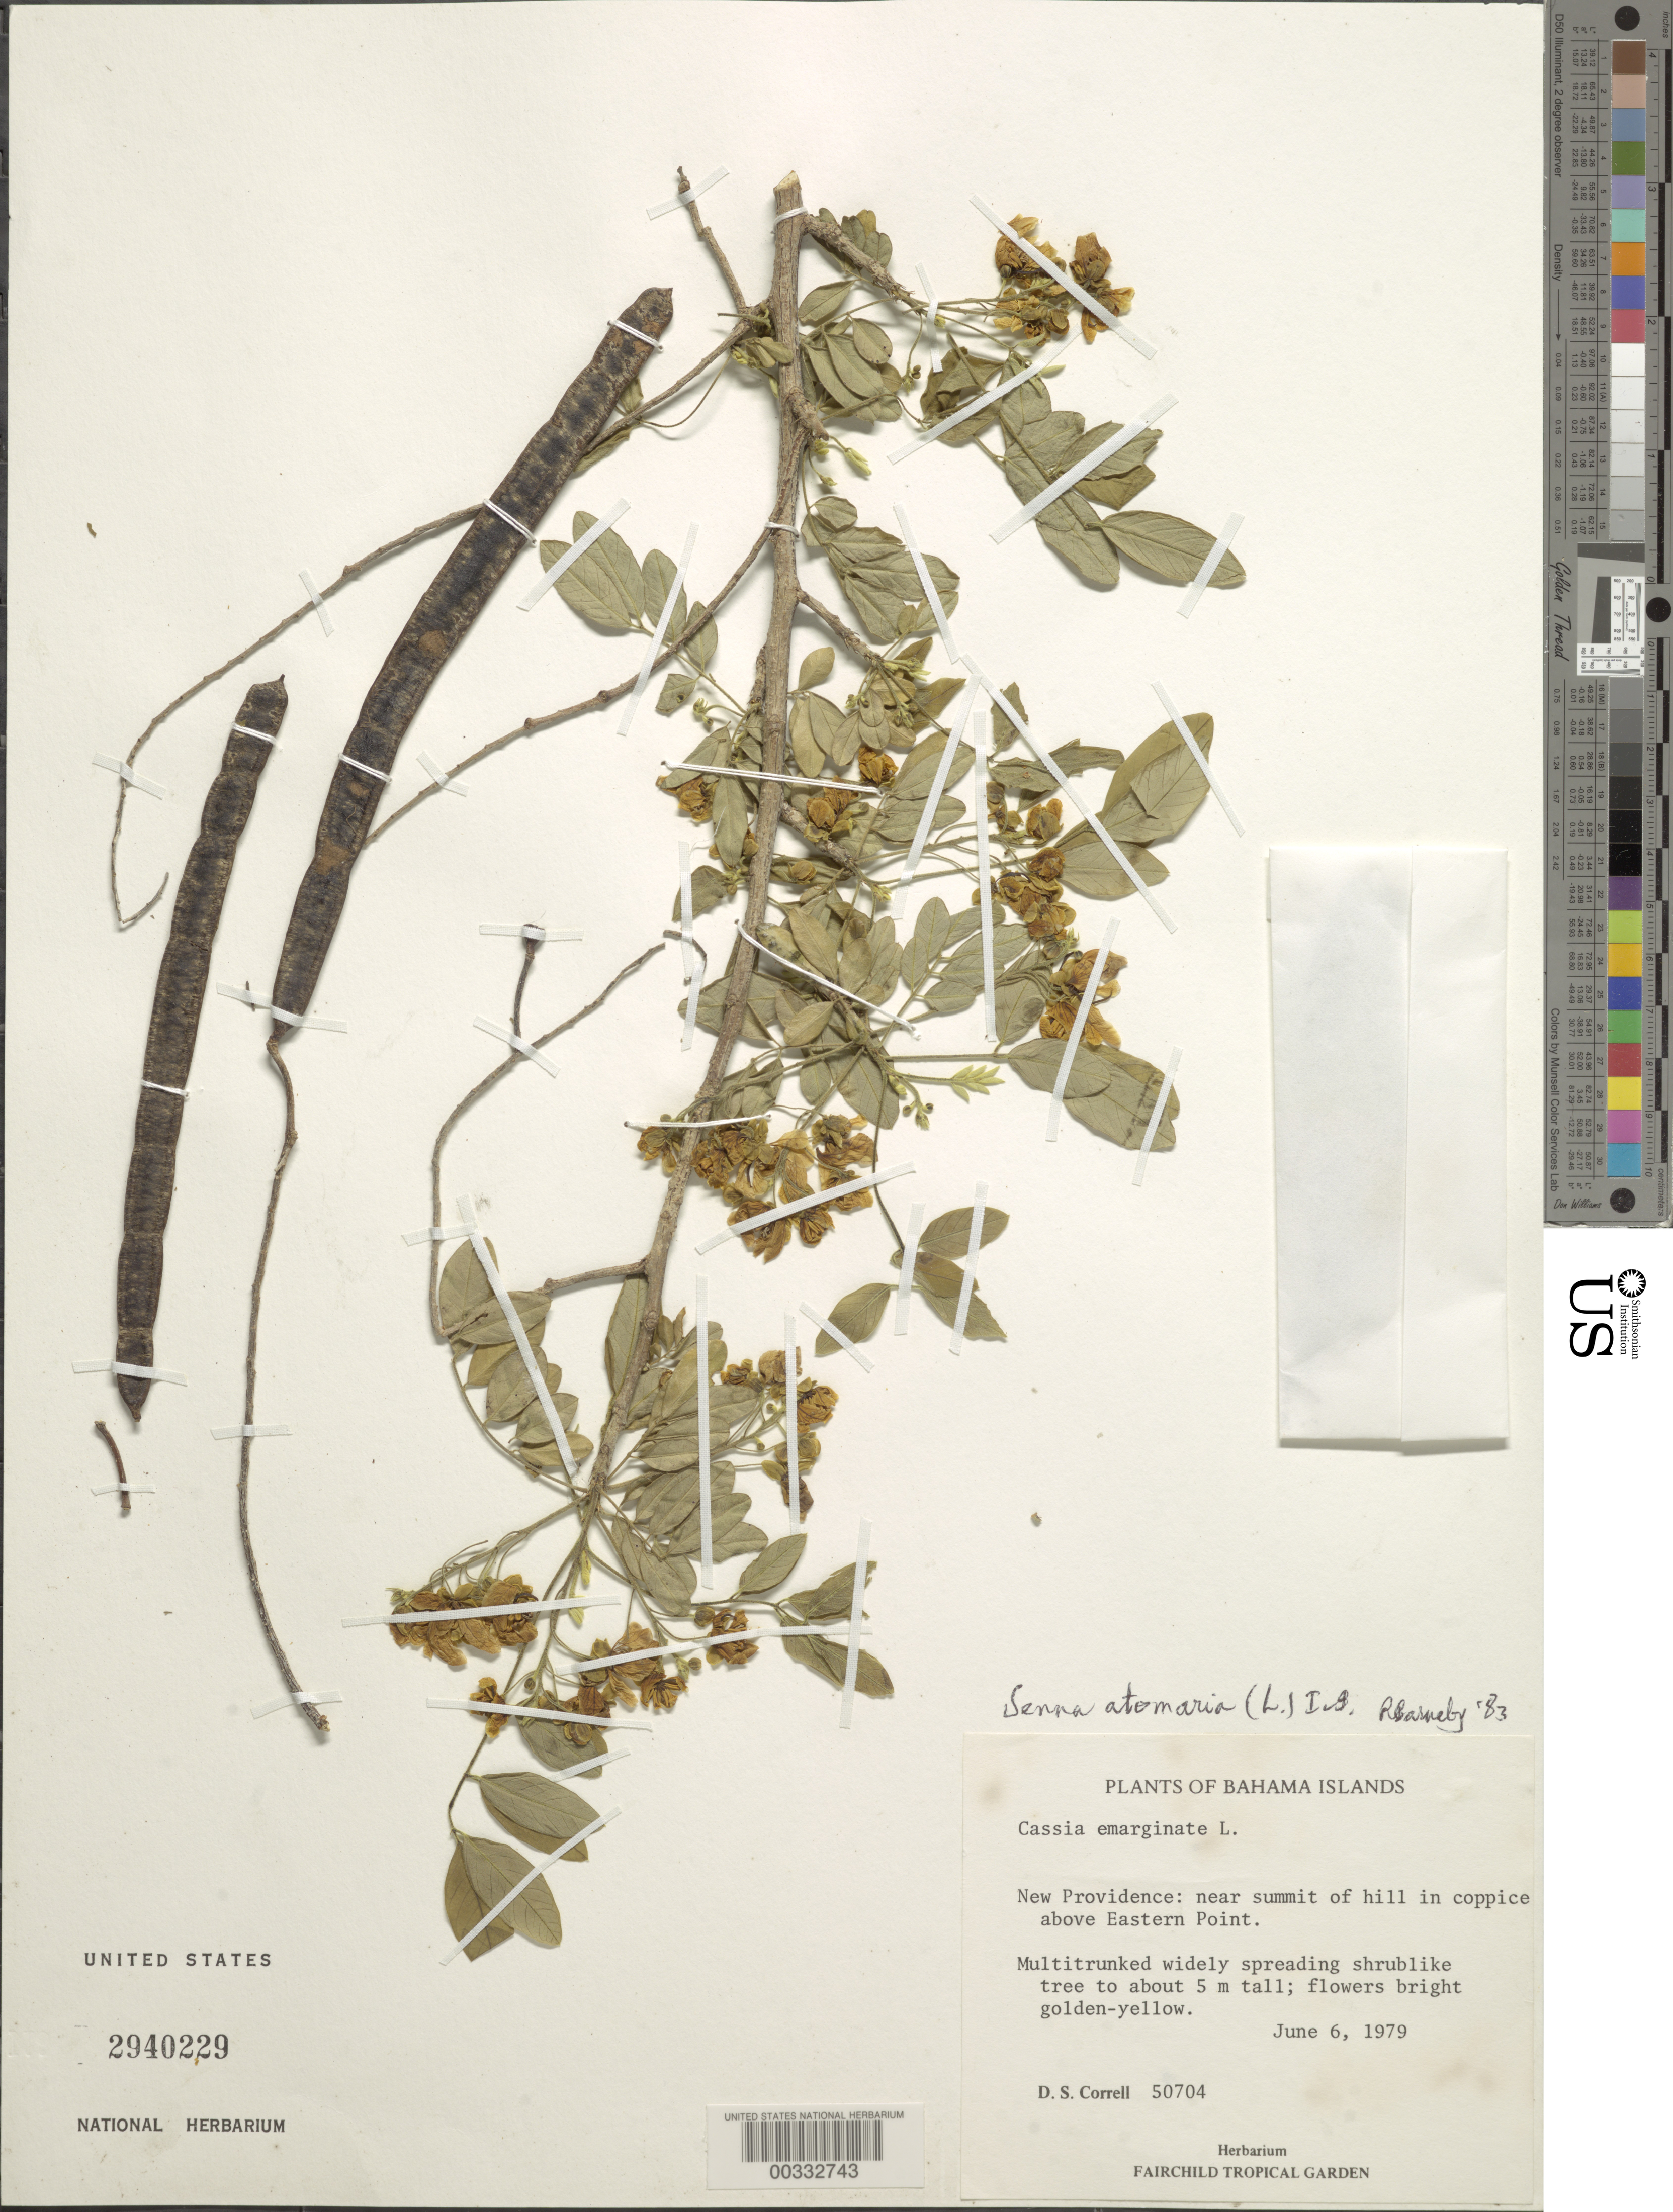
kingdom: Plantae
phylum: Tracheophyta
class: Magnoliopsida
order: Fabales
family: Fabaceae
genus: Senna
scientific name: Senna atomaria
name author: (L.) H.S. Irwin & Barneby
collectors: D. S. Correll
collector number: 50704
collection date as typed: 06 Jun 1979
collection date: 1979-06-06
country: Bahamas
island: New Providence Island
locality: Near summit of hill above eastern point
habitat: Near summit of hill in coppice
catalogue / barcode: US 2940229